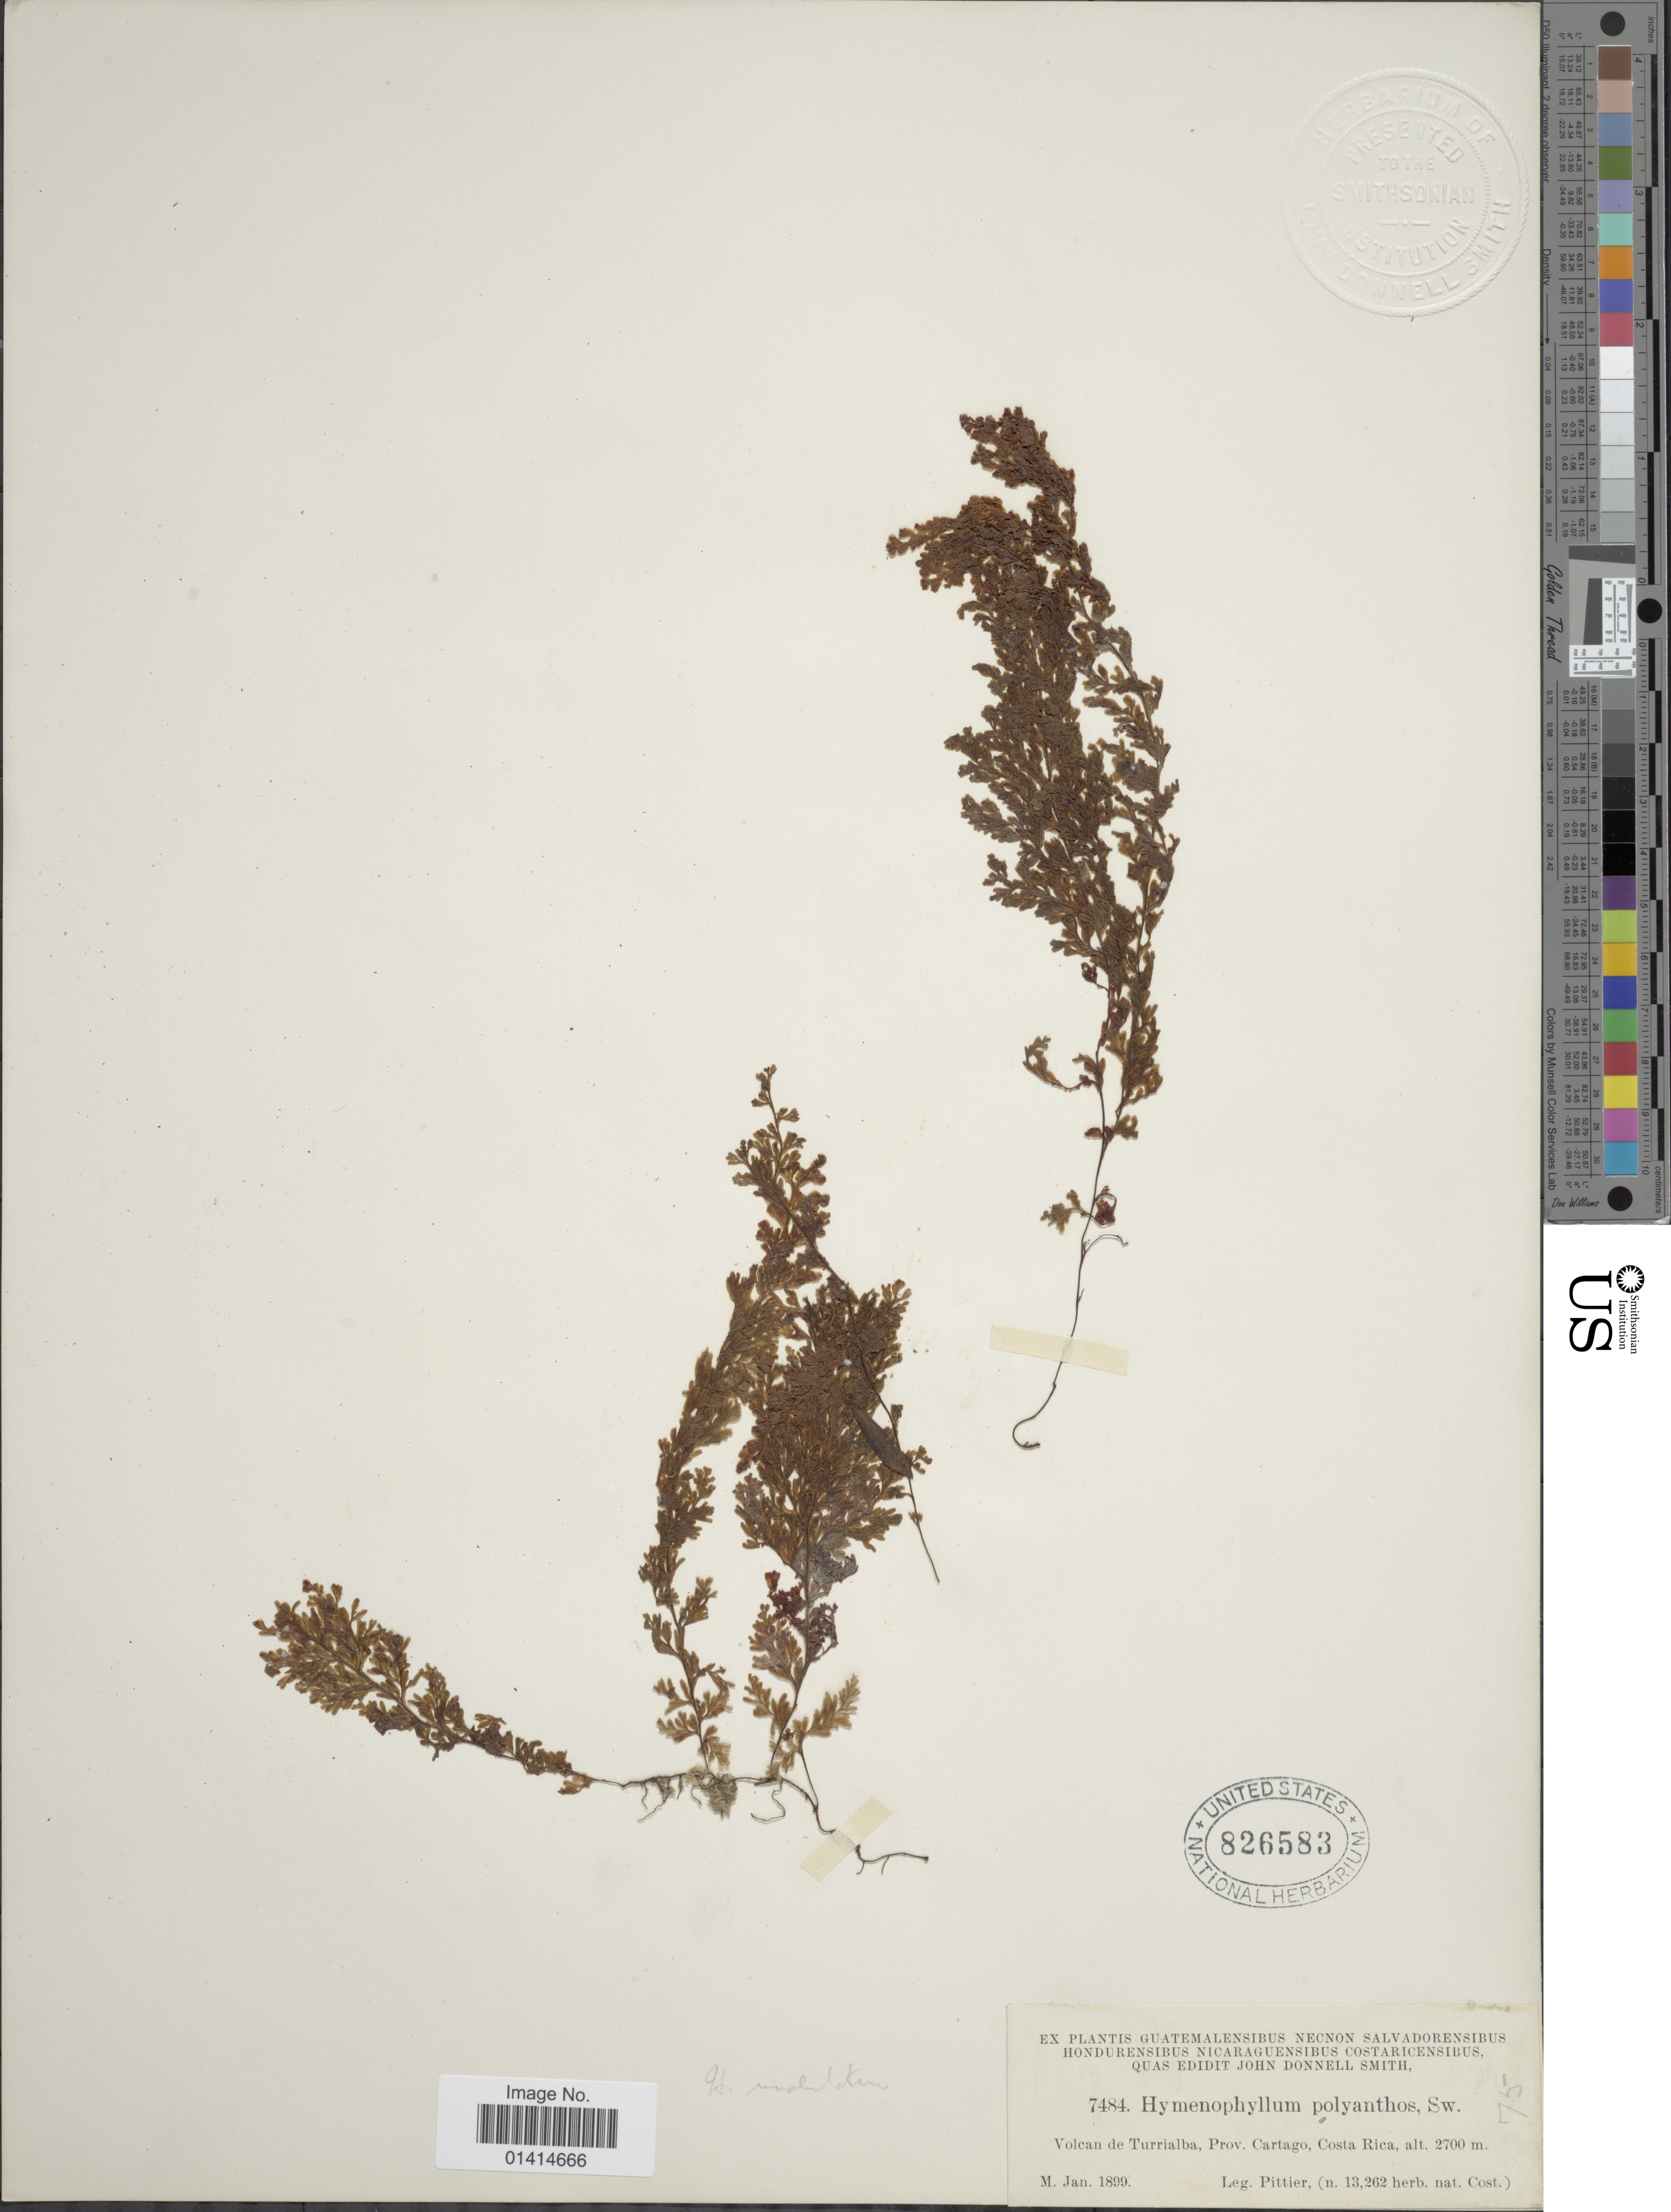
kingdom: Plantae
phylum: Tracheophyta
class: Polypodiopsida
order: Hymenophyllales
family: Hymenophyllaceae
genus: Hymenophyllum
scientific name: Hymenophyllum undulatum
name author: (Sw.) Sw.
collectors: Pittier, --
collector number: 7484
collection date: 1899-02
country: Costa Rica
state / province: Cartago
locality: Volcan de Turrialba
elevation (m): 2700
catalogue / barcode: US 826583